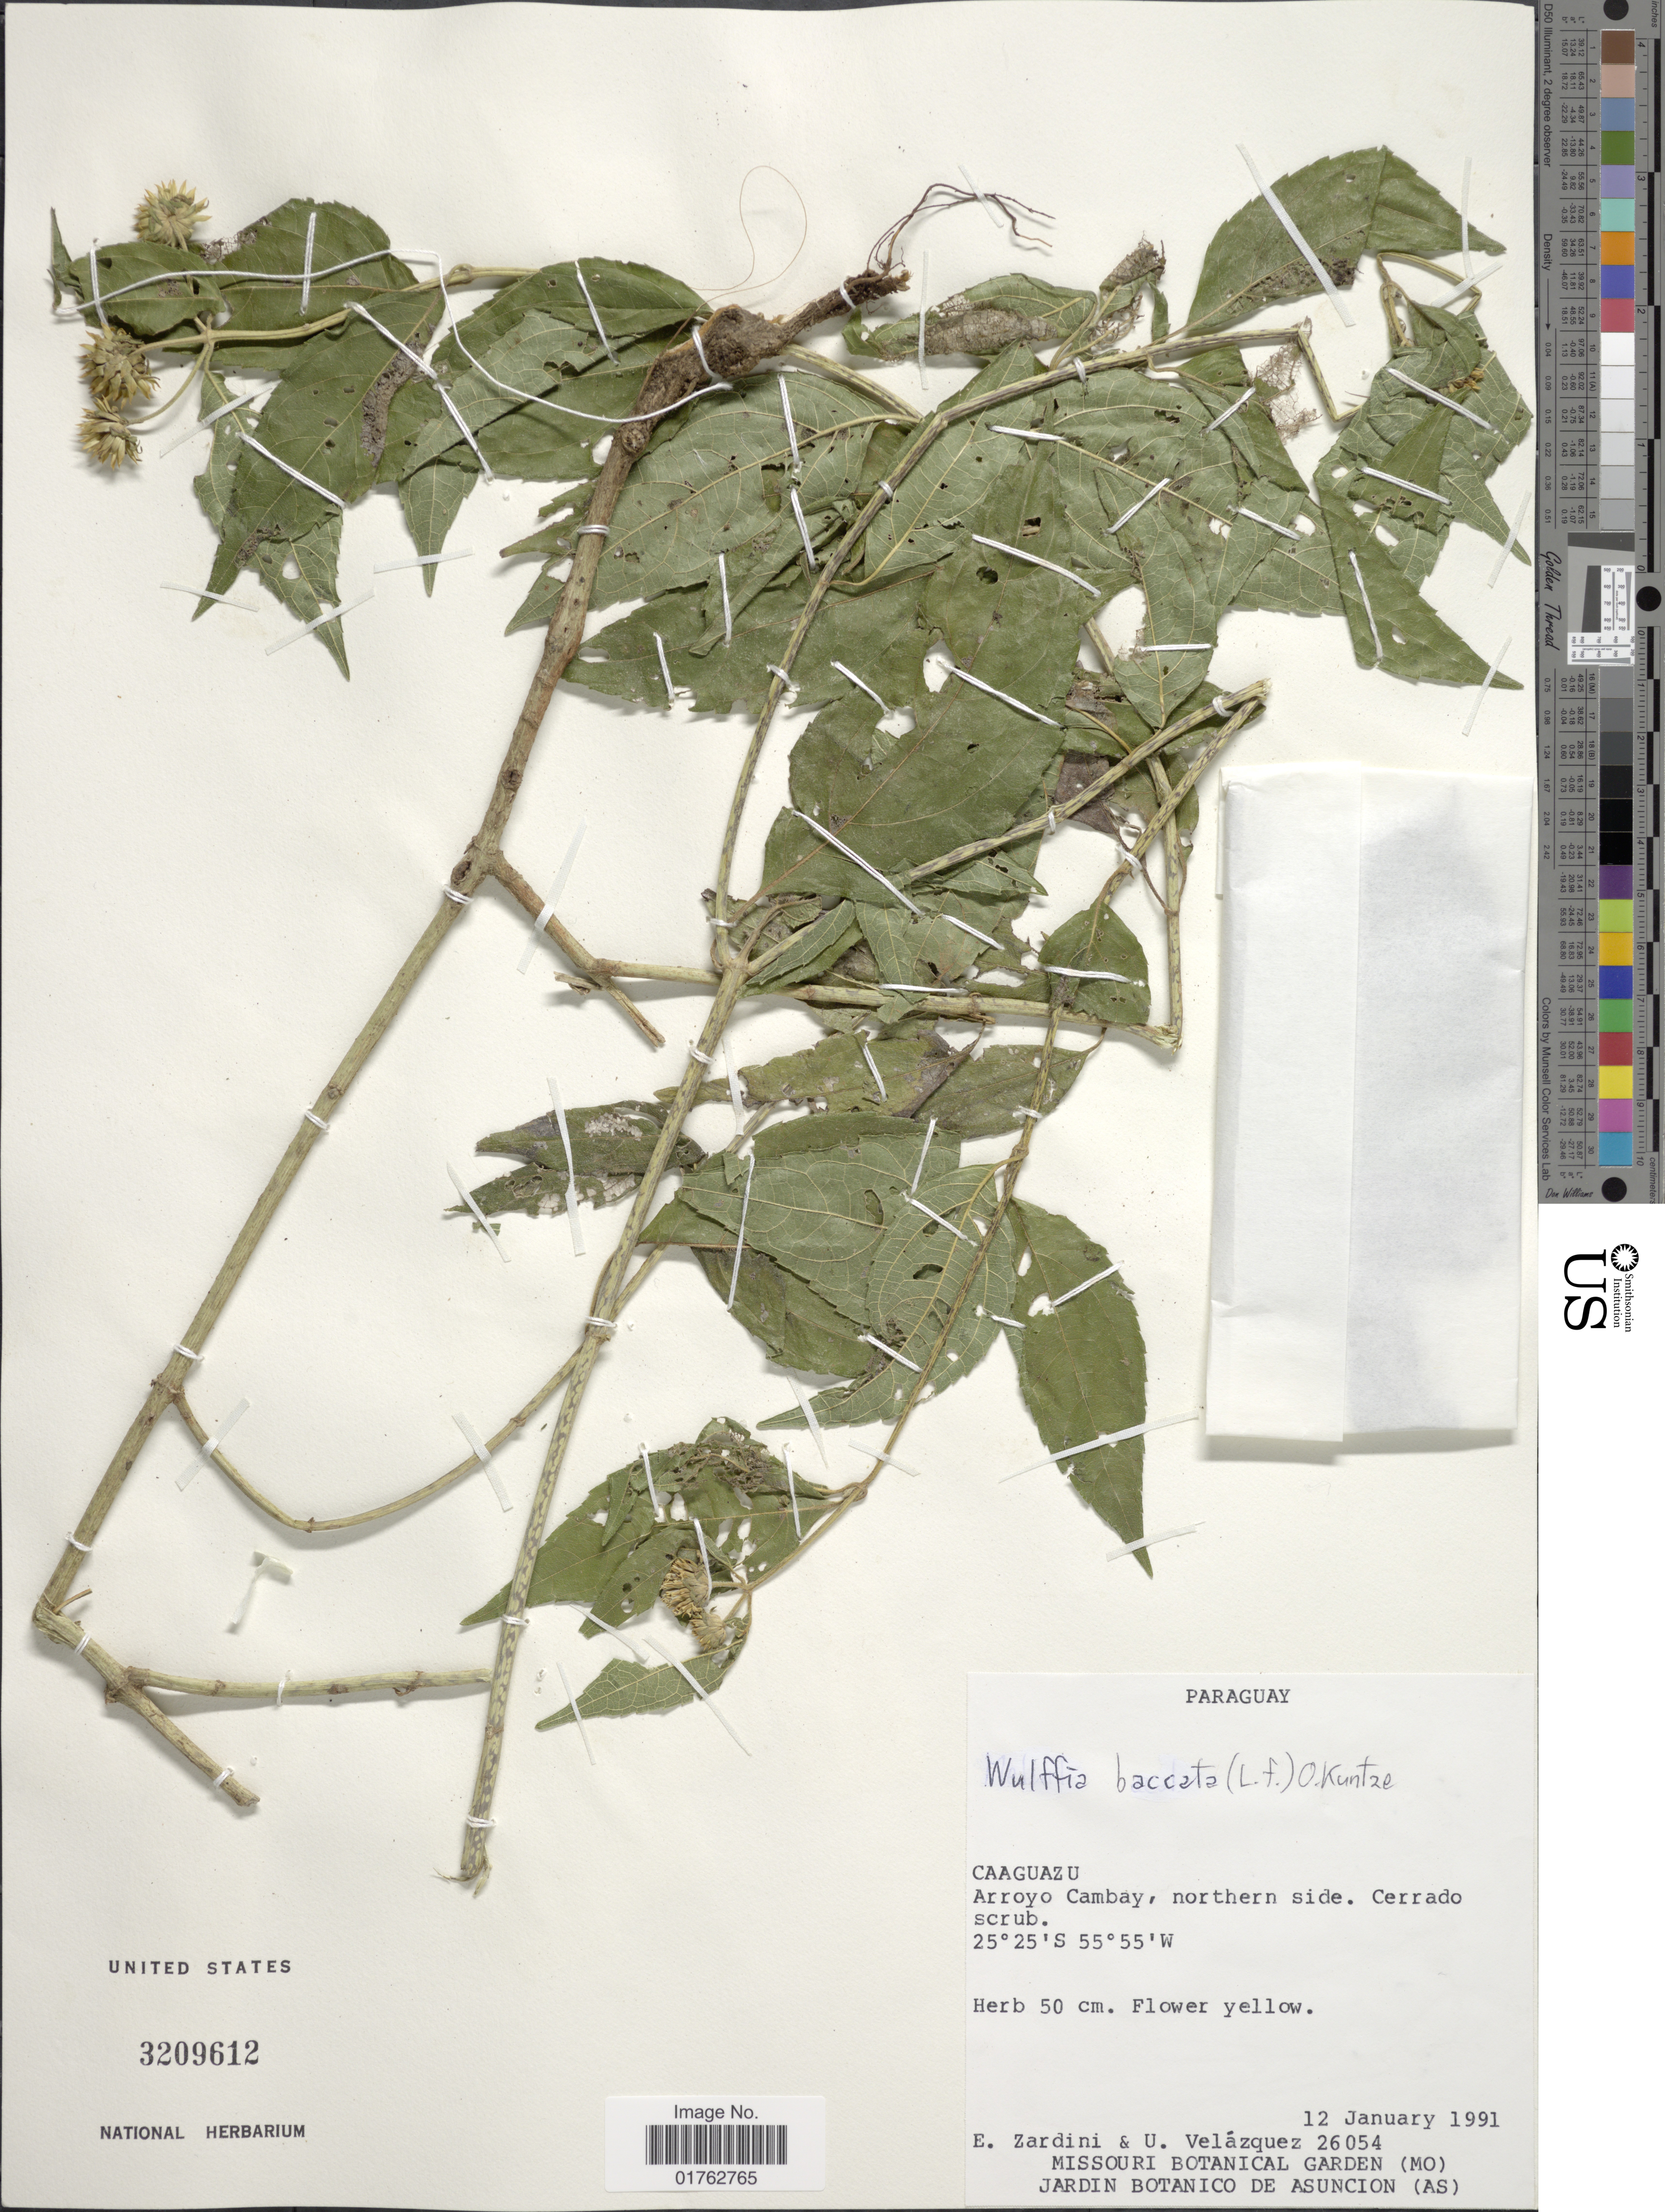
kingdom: Plantae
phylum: Tracheophyta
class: Magnoliopsida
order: Asterales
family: Asteraceae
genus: Wulffia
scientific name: Wulffia baccata var. baccata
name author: (L.) Kuntze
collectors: E. M. Zardini & U. Velázquez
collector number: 26054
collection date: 1991-01-12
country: Paraguay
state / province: Caaguazu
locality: Arroyo Cambay, northern side, Cerrado scrub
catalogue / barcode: US 3209612